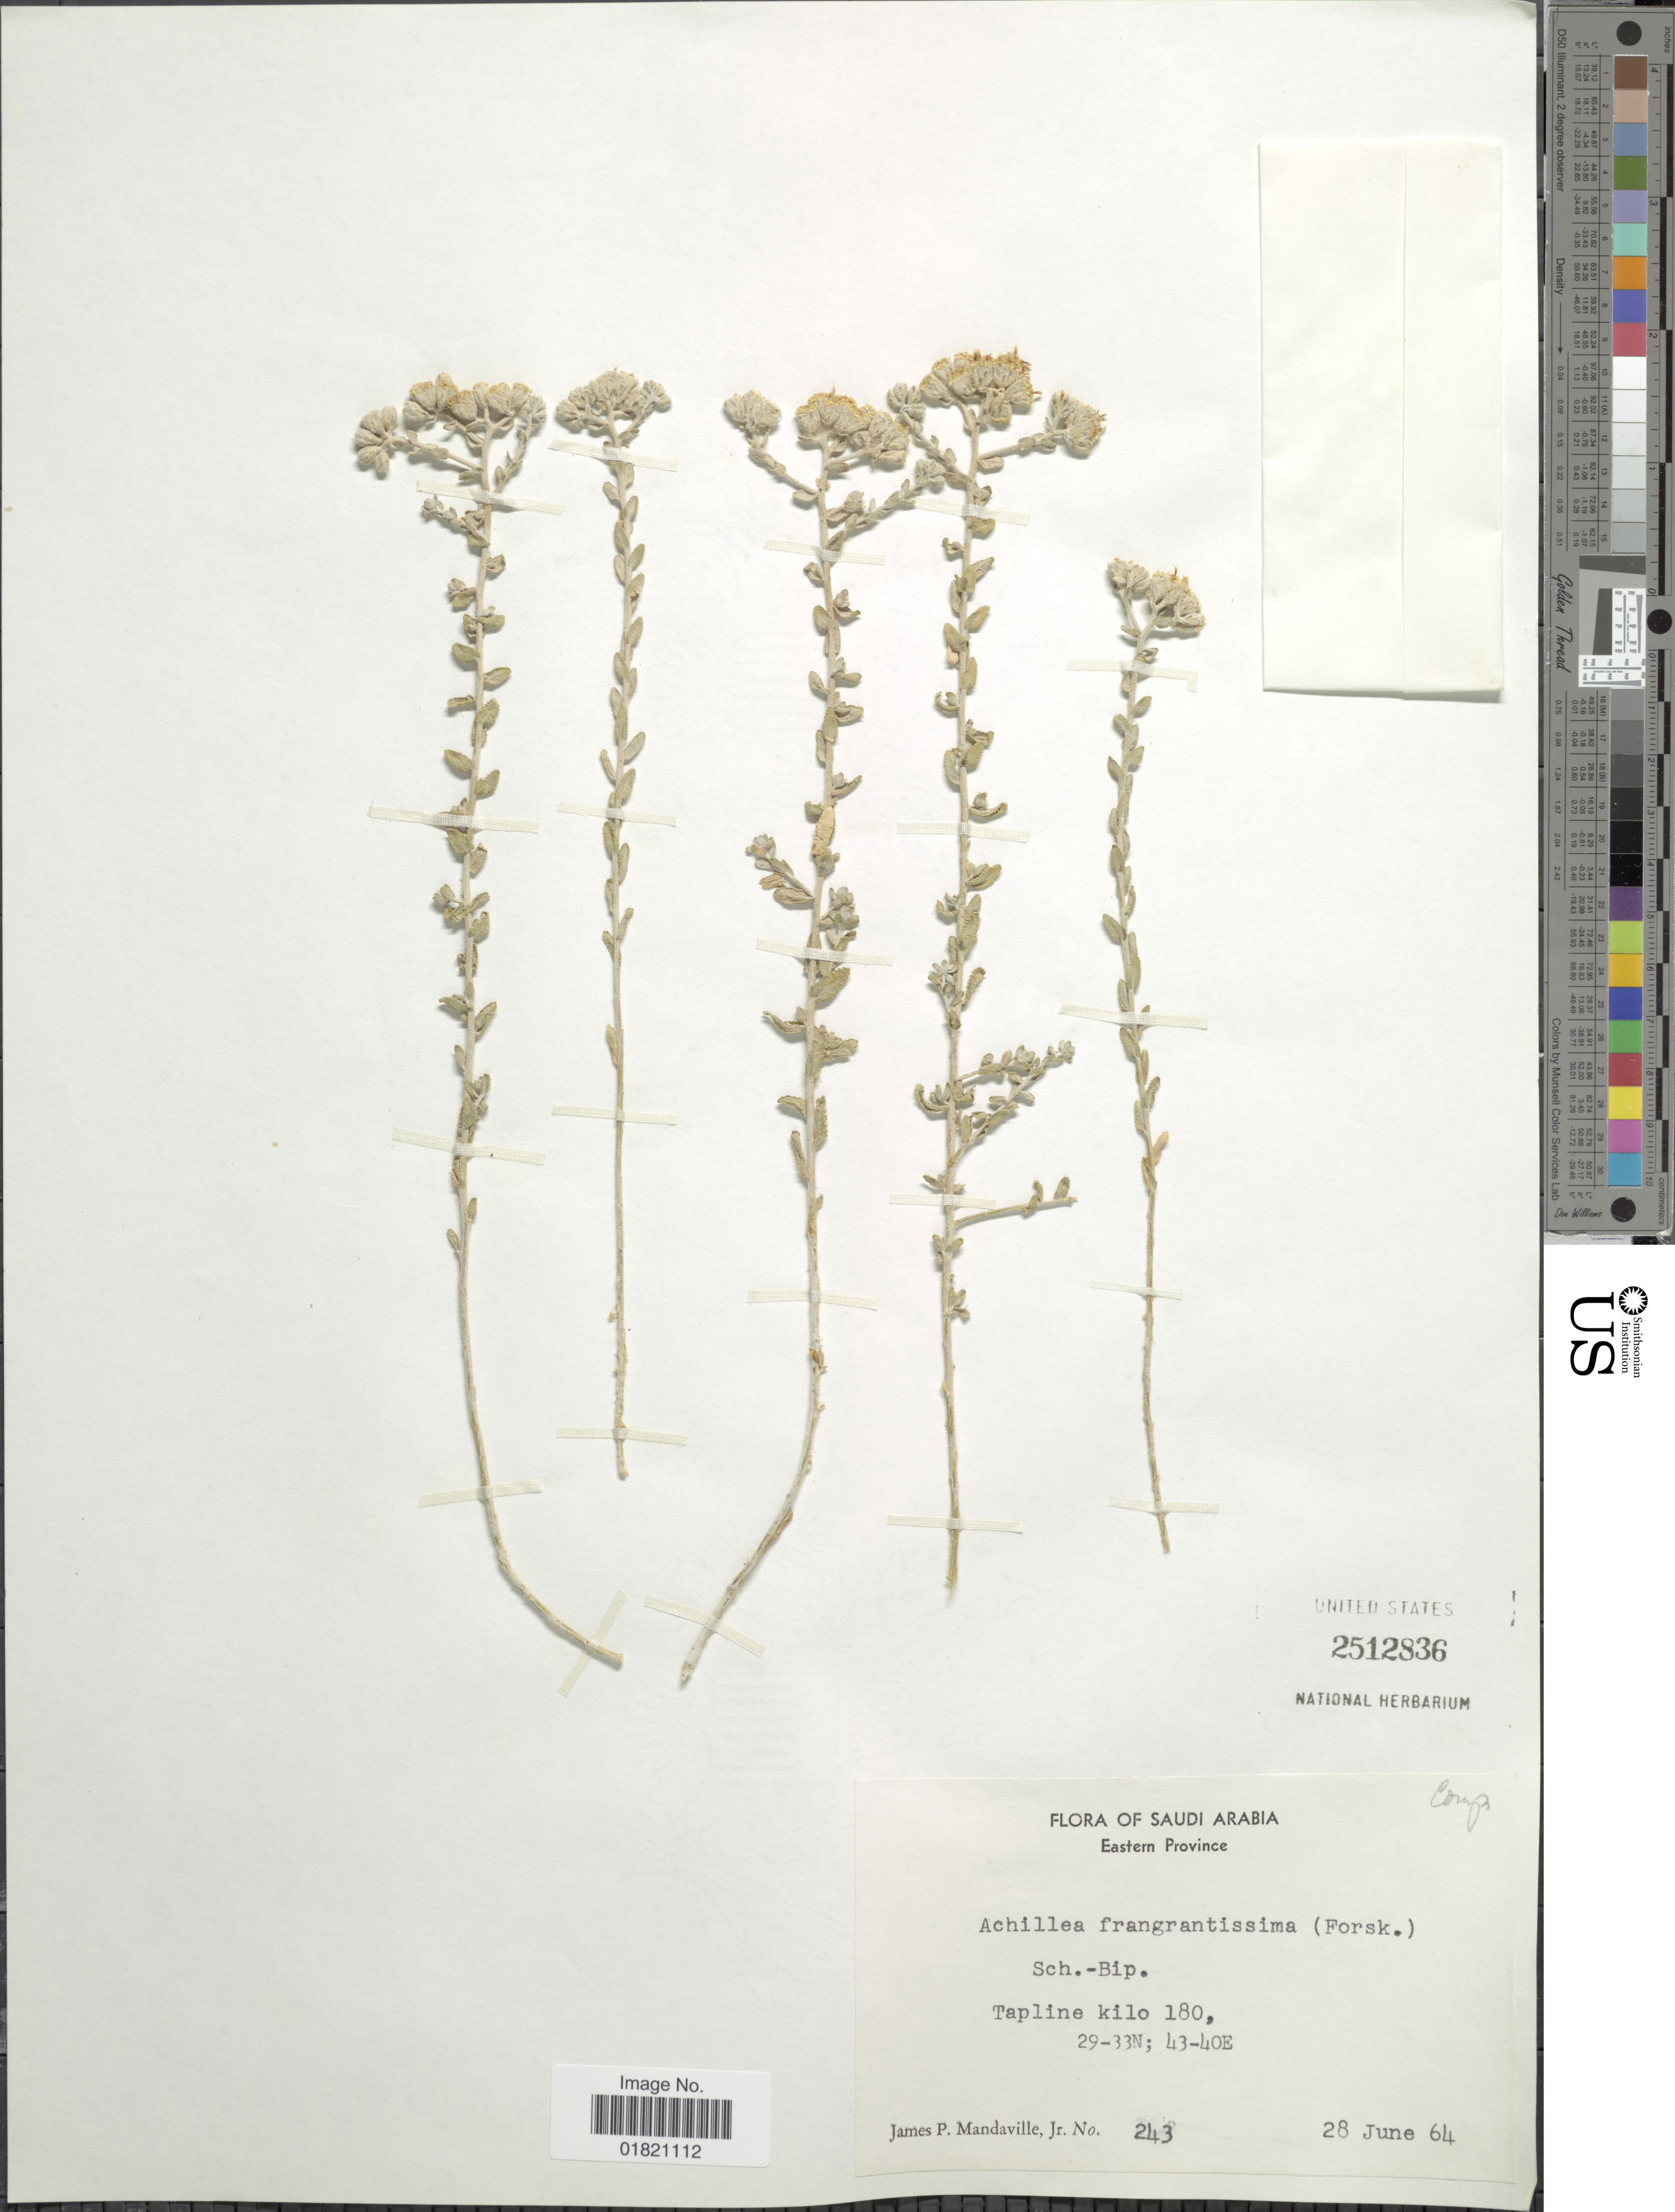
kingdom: Plantae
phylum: Tracheophyta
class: Magnoliopsida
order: Asterales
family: Asteraceae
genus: Achillea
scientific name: Achillea fragrantissima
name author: (Forssk.) Sch. Bip.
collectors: J. Mandaville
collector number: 243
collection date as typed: Transcribed d/m/y: 28/6/64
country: Saudi Arabia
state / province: Ash Sharqiyah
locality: Eastern Province. Tapline kilo 180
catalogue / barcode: US 2512836